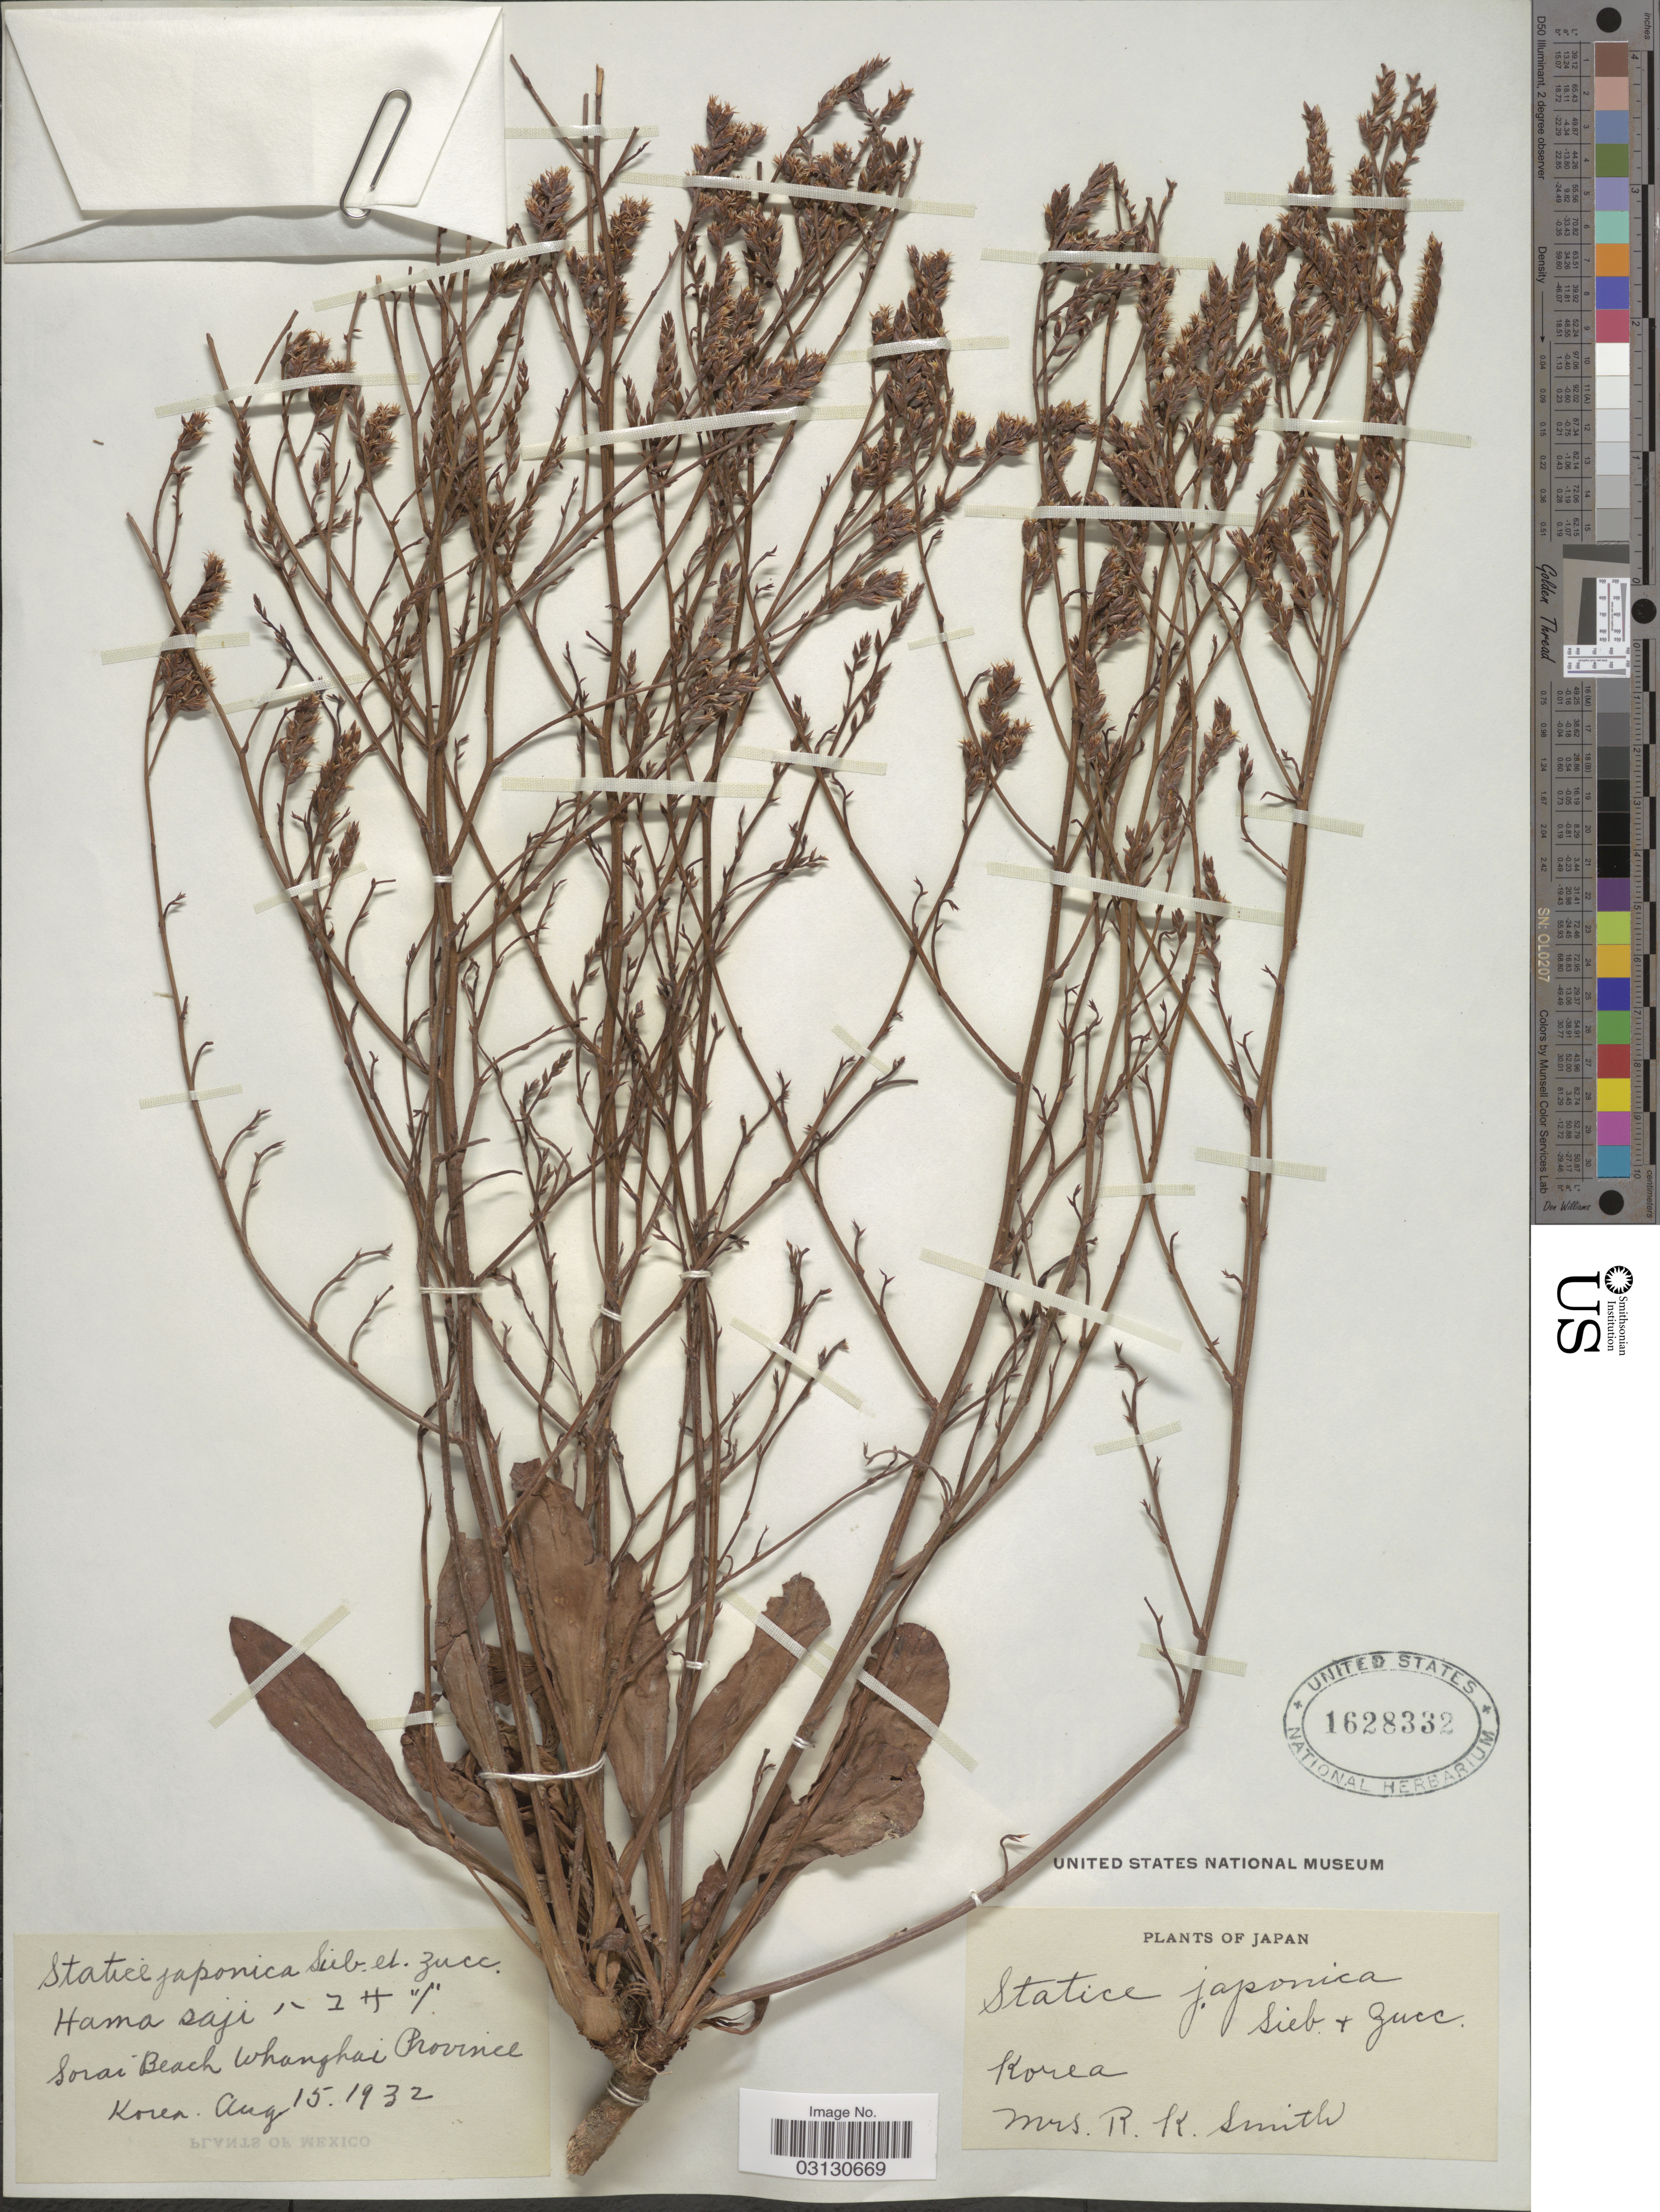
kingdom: Plantae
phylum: Tracheophyta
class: Magnoliopsida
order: Caryophyllales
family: Plumbaginaceae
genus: Limonium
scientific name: Limonium japonicum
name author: Kuntze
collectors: Mrs. R. K. Smith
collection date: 1932-08-15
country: North Korea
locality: Sorai Beach Whanghai Province, Korea.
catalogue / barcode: US 1628332